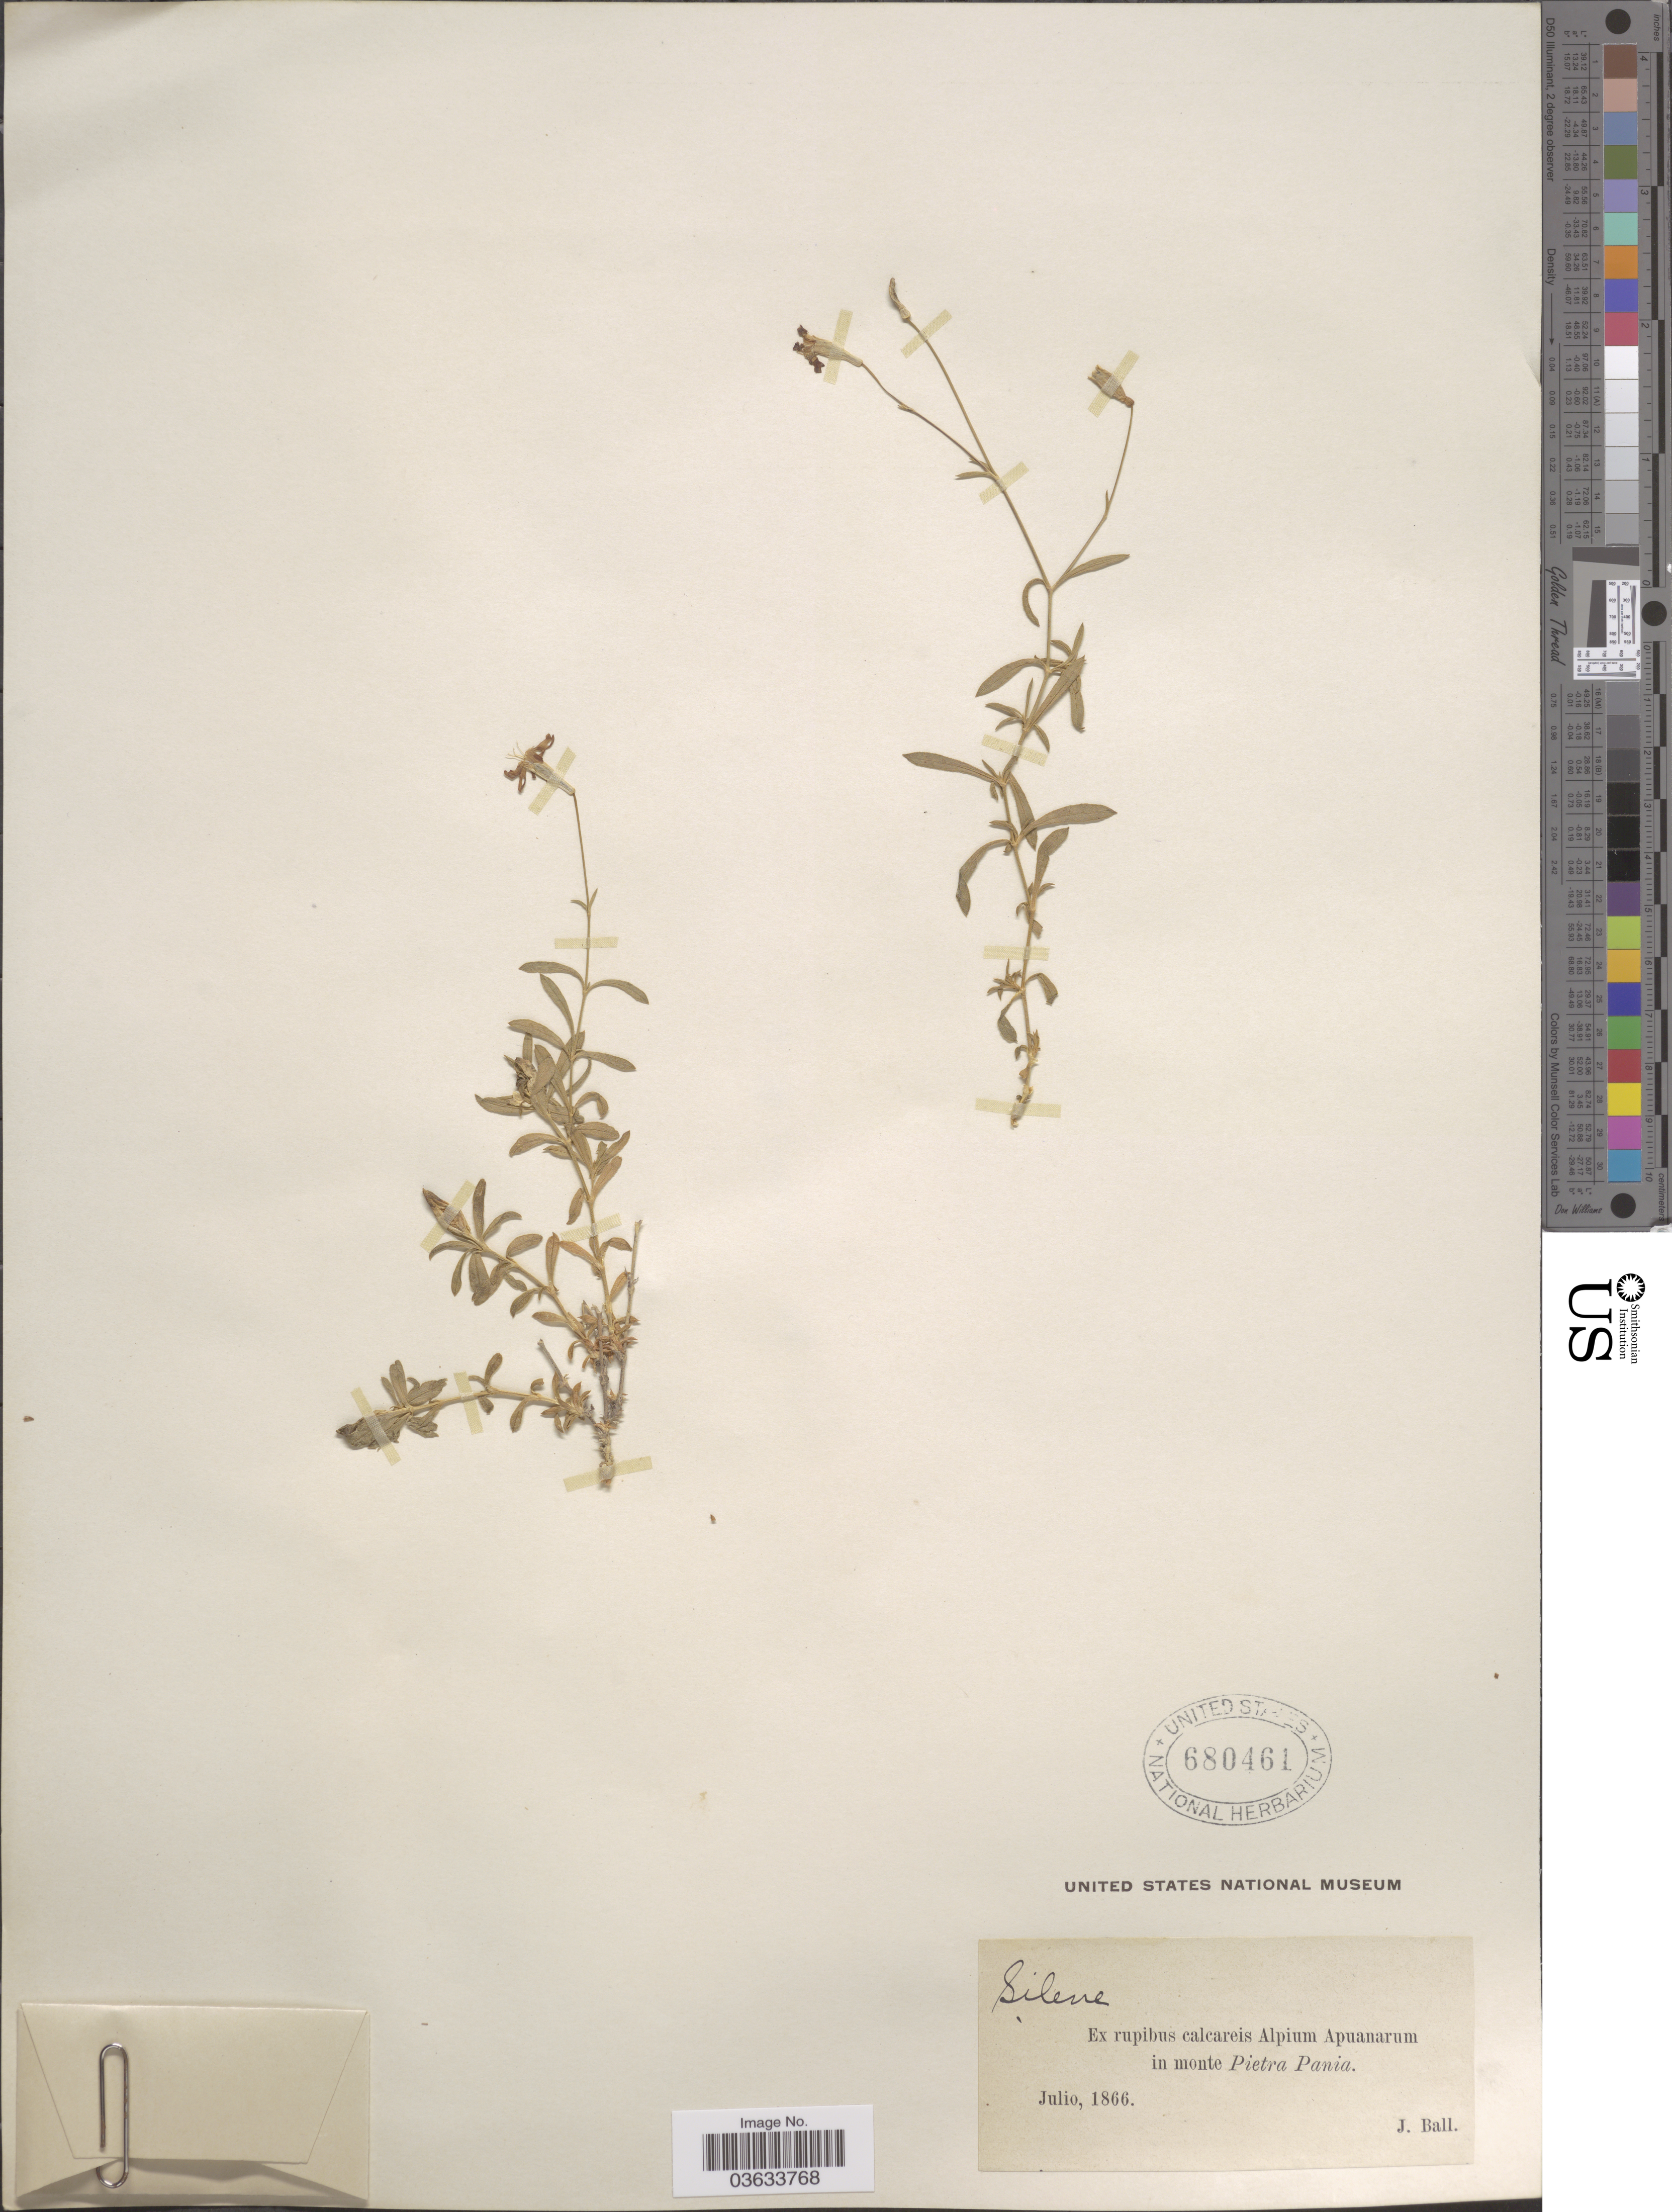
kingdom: Plantae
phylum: Tracheophyta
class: Magnoliopsida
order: Caryophyllales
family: Caryophyllaceae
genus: Silene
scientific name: Silene sp.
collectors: J. Ball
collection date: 1866-07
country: Italy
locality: Ex rupibus calcareis Alpium Apuanarum in monte Pietra Pania.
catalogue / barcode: US 680461